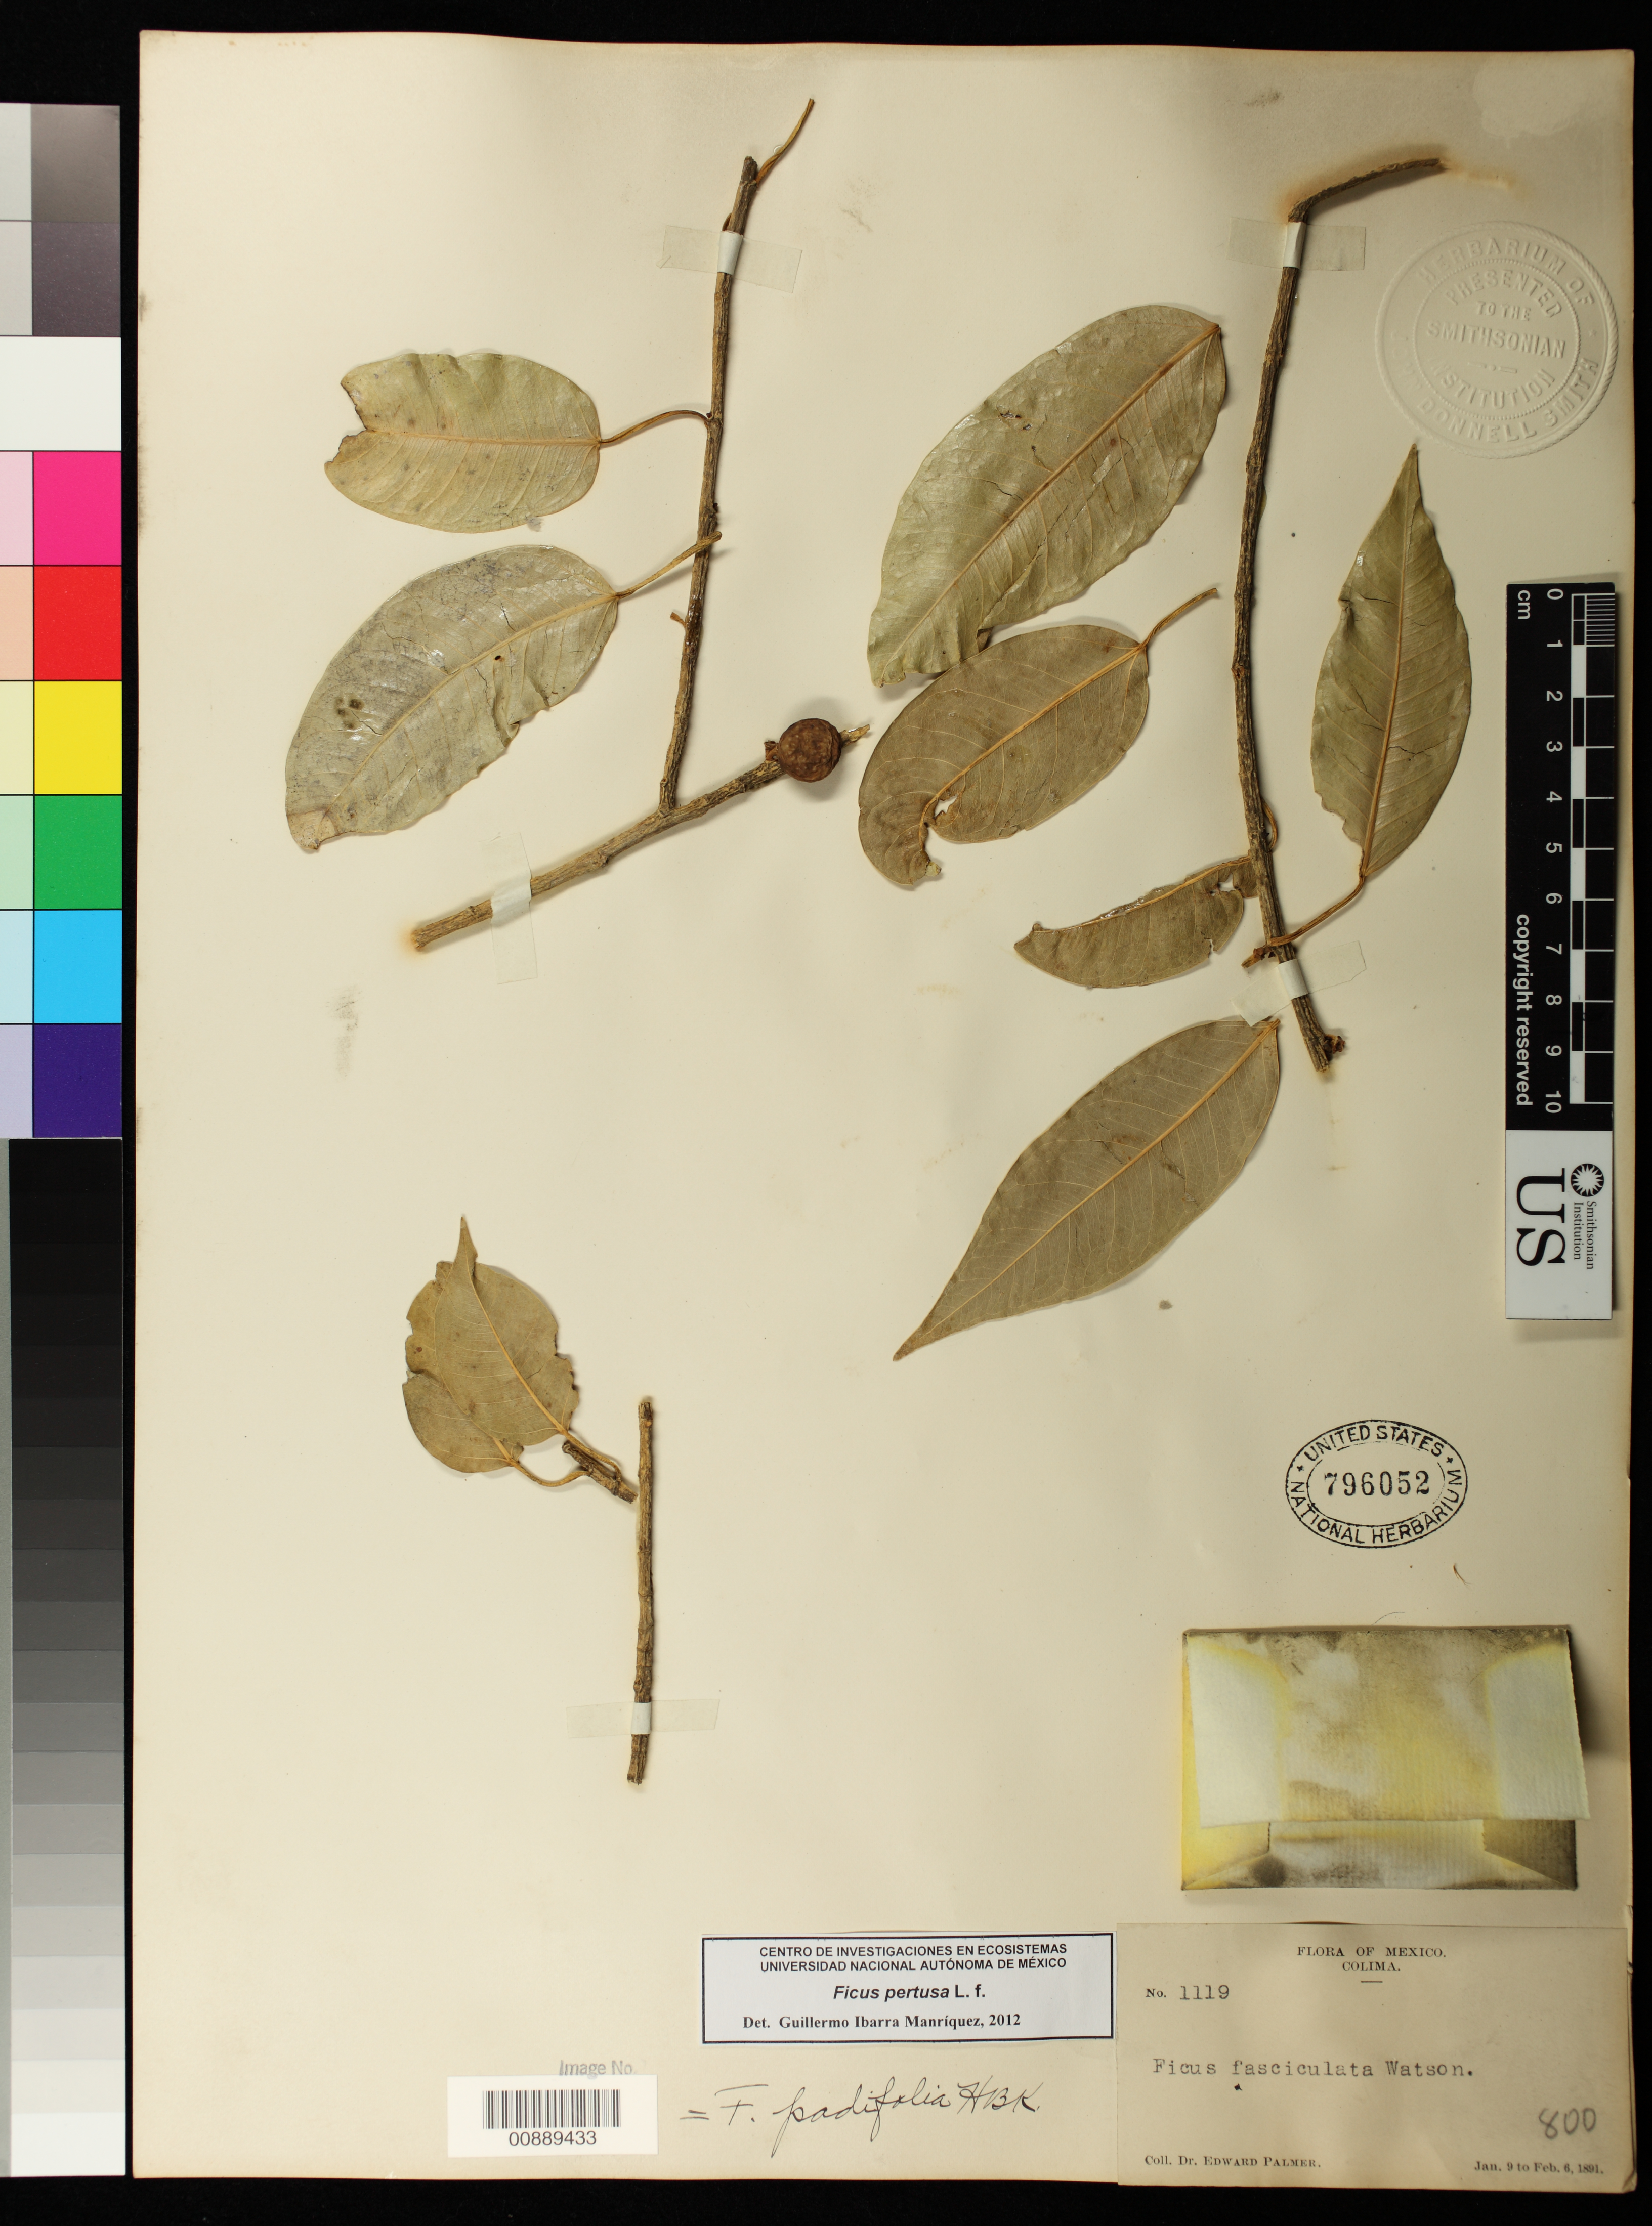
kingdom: Plantae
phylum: Tracheophyta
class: Magnoliopsida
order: Rosales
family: Moraceae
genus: Ficus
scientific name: Ficus pertusa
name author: L. f.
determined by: Manriquez, G. I.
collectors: E. Palmer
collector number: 1119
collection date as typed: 09 Jan 1891 to 06 Feb 1891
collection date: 1891-01-09/1891-02-06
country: Mexico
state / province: Colima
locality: Colima.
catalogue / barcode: US 796052